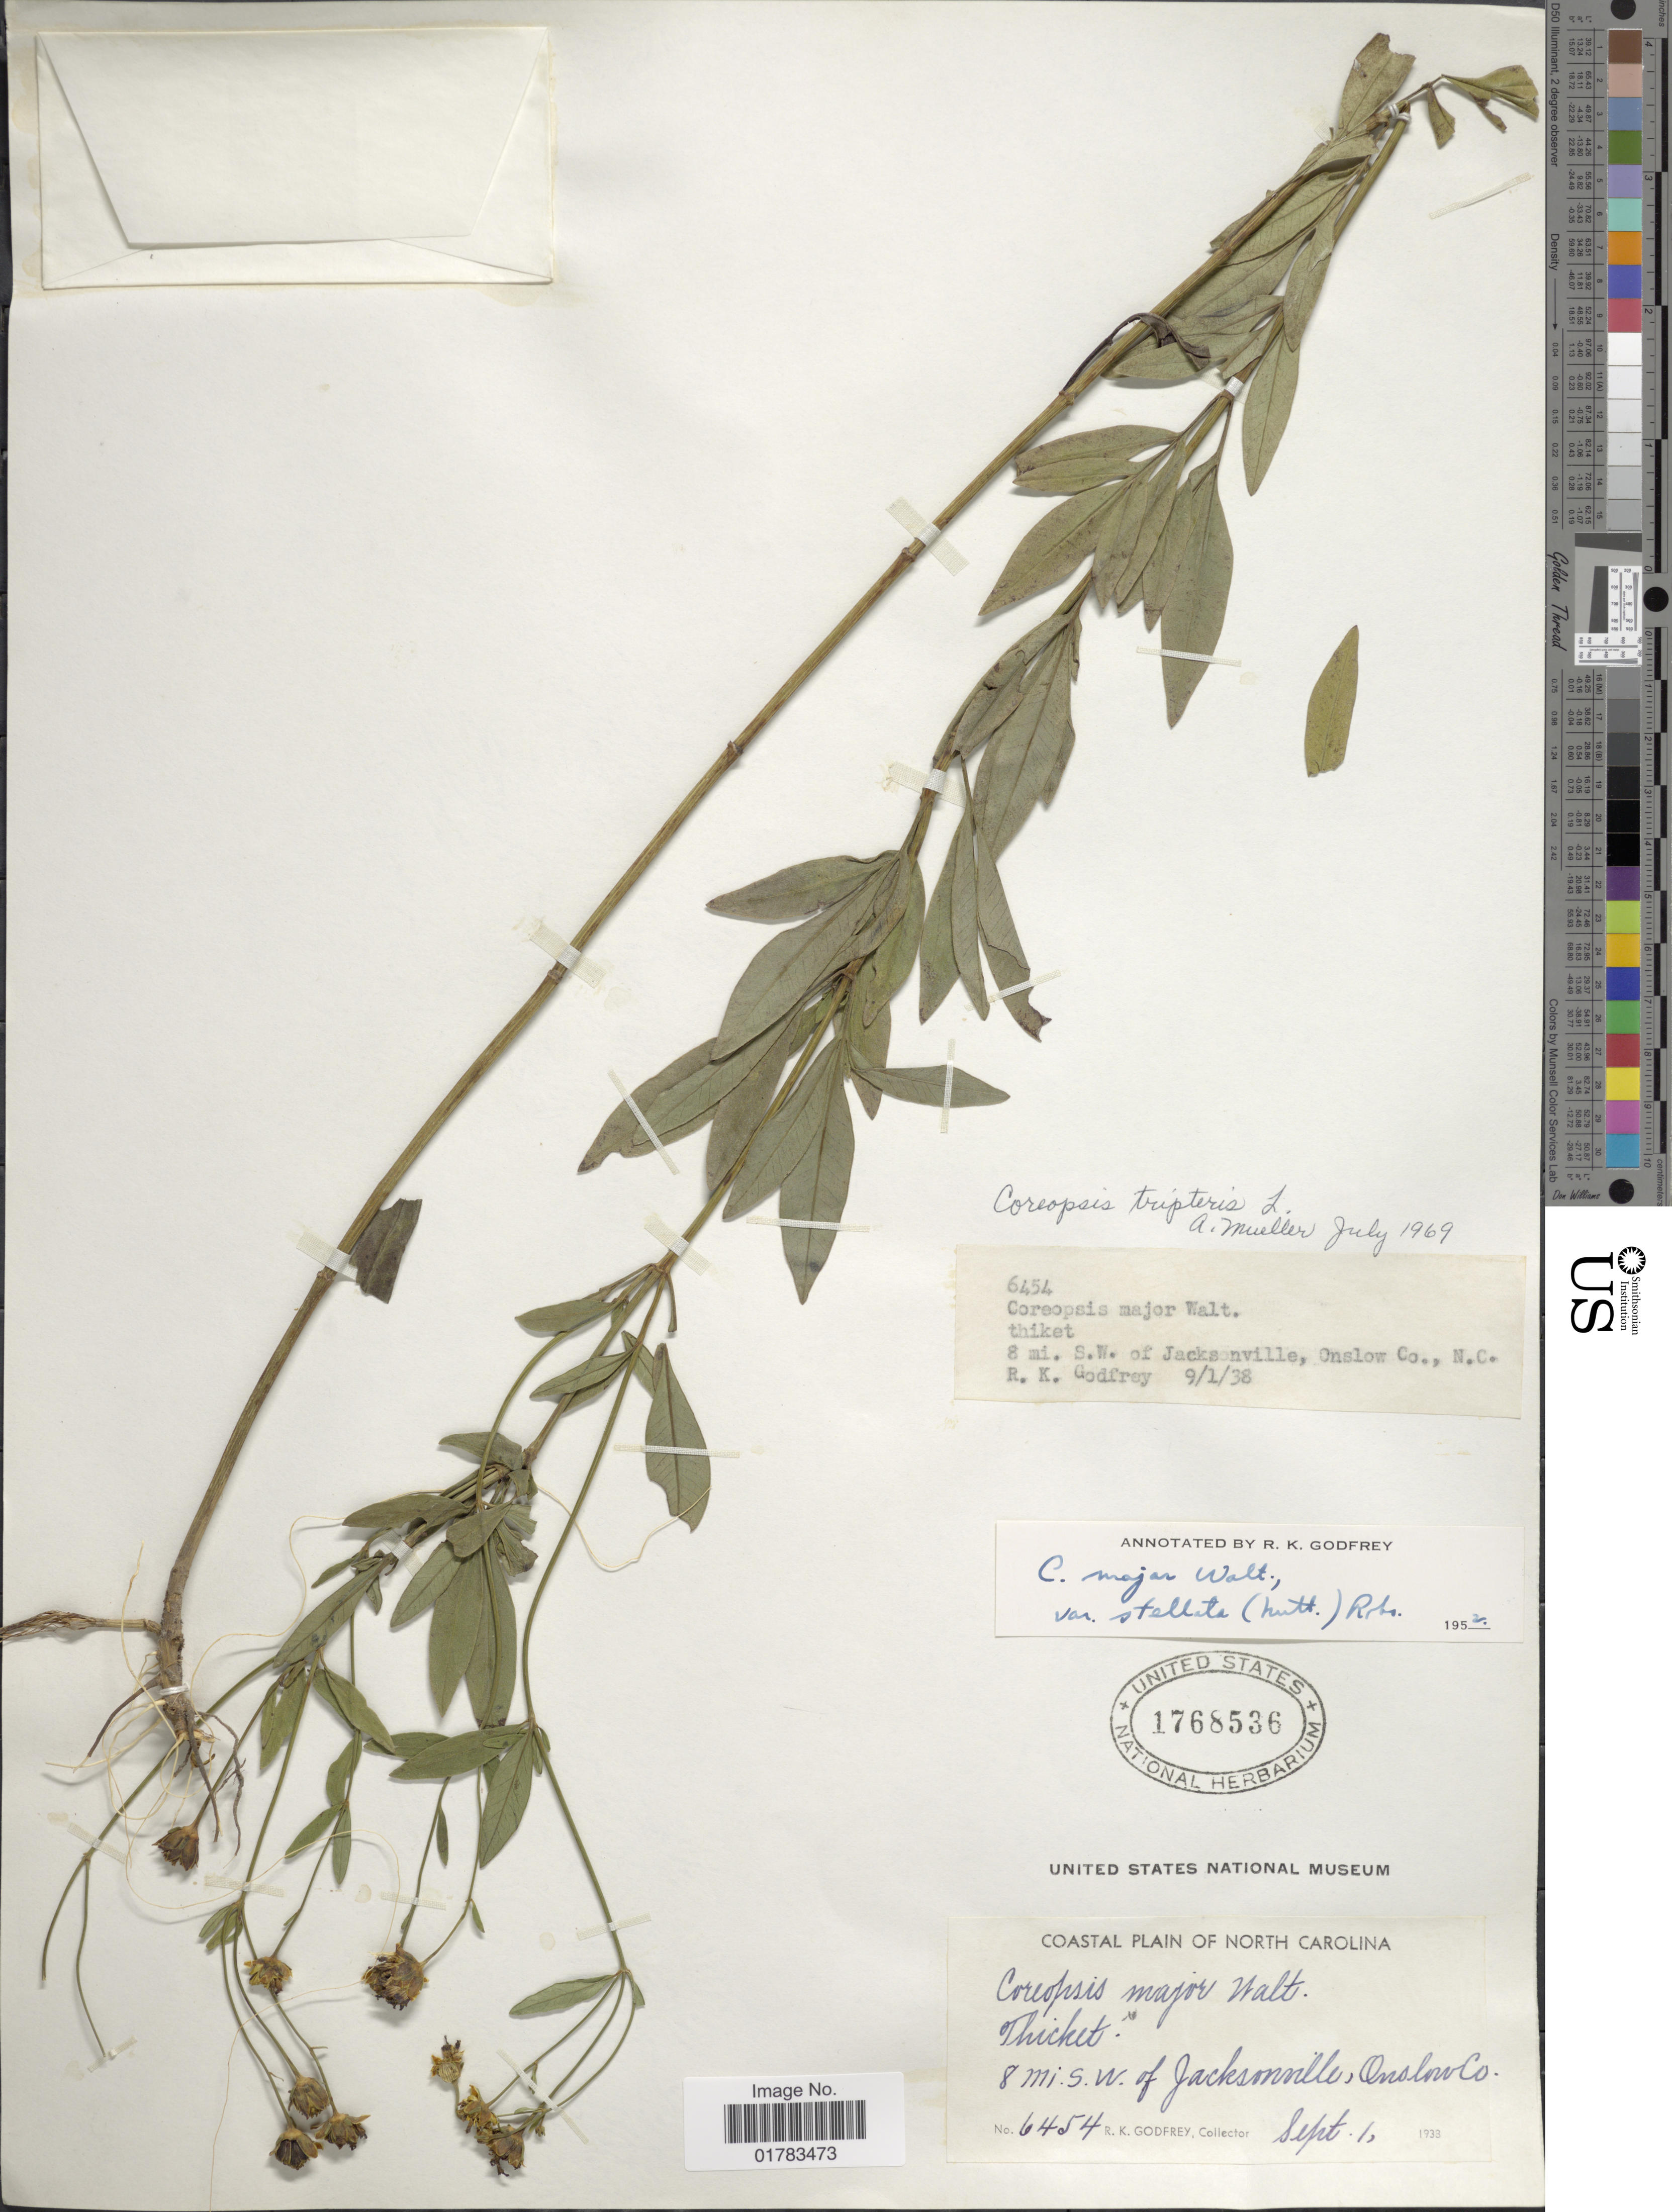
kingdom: Plantae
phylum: Tracheophyta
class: Magnoliopsida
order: Asterales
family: Asteraceae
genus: Coreopsis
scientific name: Coreopsis tripteris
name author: L.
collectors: R. K. Godfrey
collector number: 6454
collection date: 1938-09-01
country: United States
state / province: North Carolina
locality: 8 mi. S.W. of Jacksonville, Onslow Co.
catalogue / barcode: US 1768536